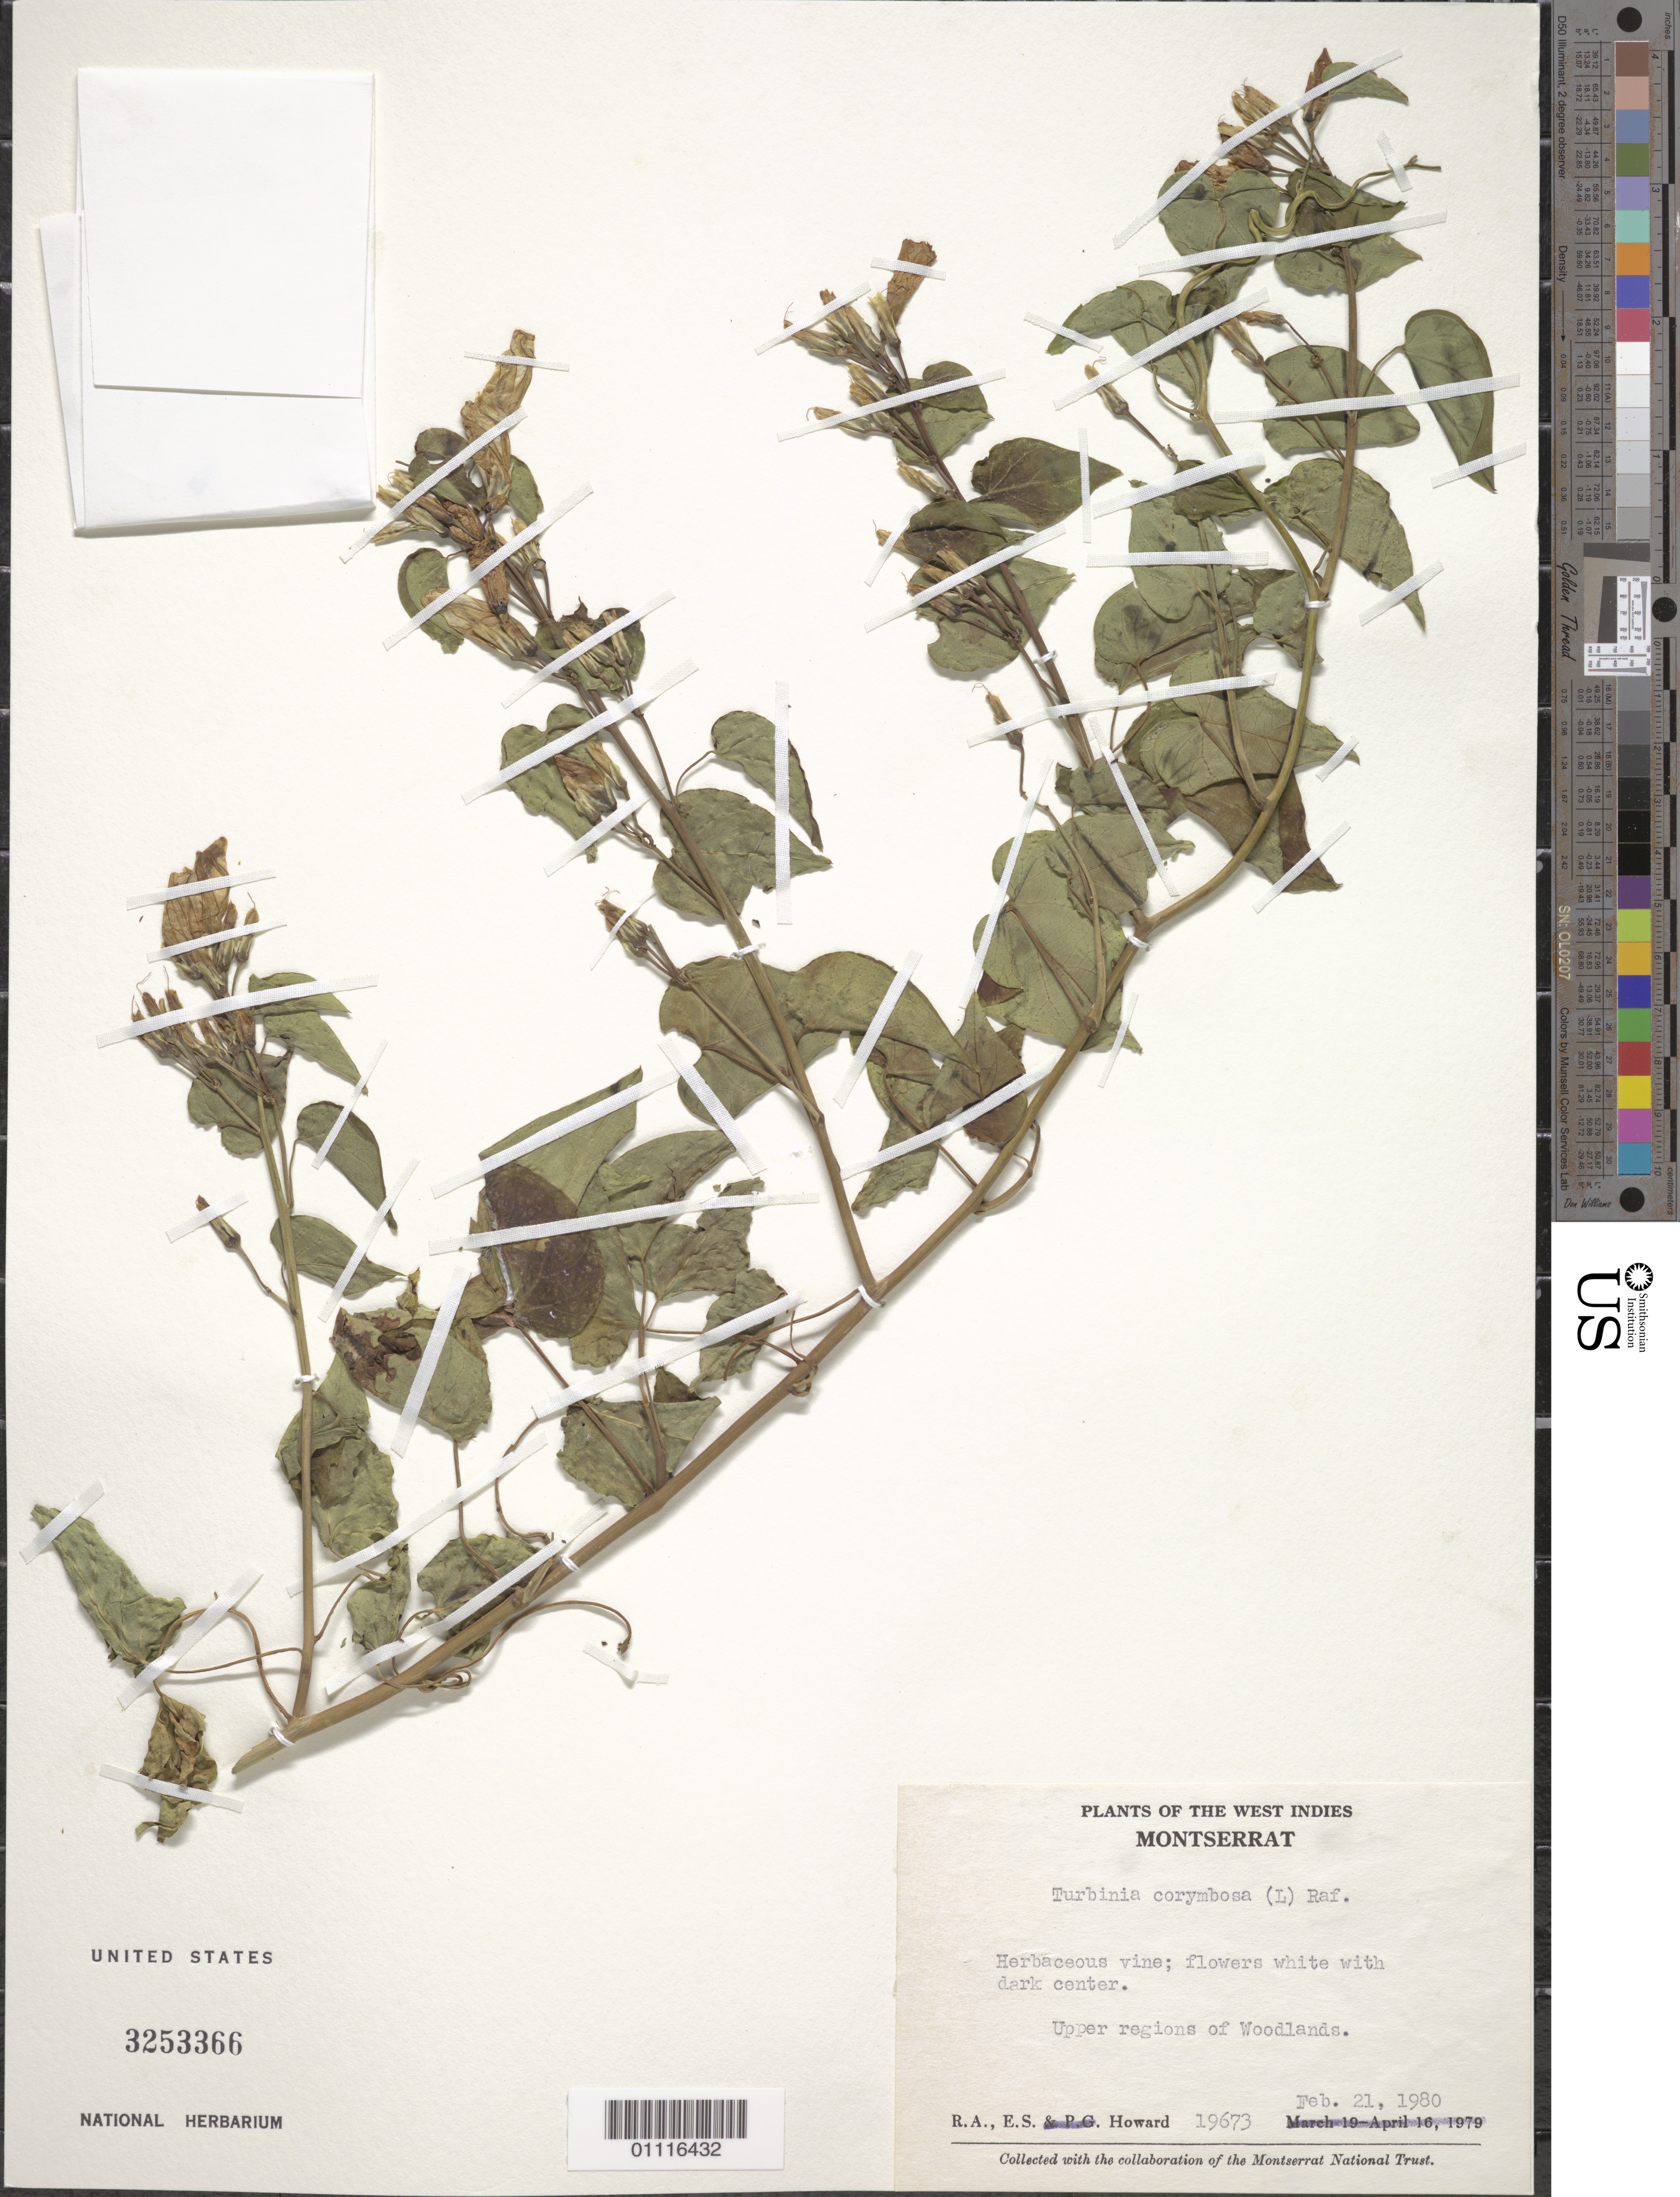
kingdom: Plantae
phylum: Tracheophyta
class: Magnoliopsida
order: Solanales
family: Convolvulaceae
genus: Turbina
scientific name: Turbina corymbosa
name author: (L.) Raf.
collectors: R. A. Howard & E. S. Howard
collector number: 19673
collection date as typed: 21 Feb 1980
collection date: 1980-02-21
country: Montserrat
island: Montserrat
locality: Upper regions of Woodlands.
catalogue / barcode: US 3253366